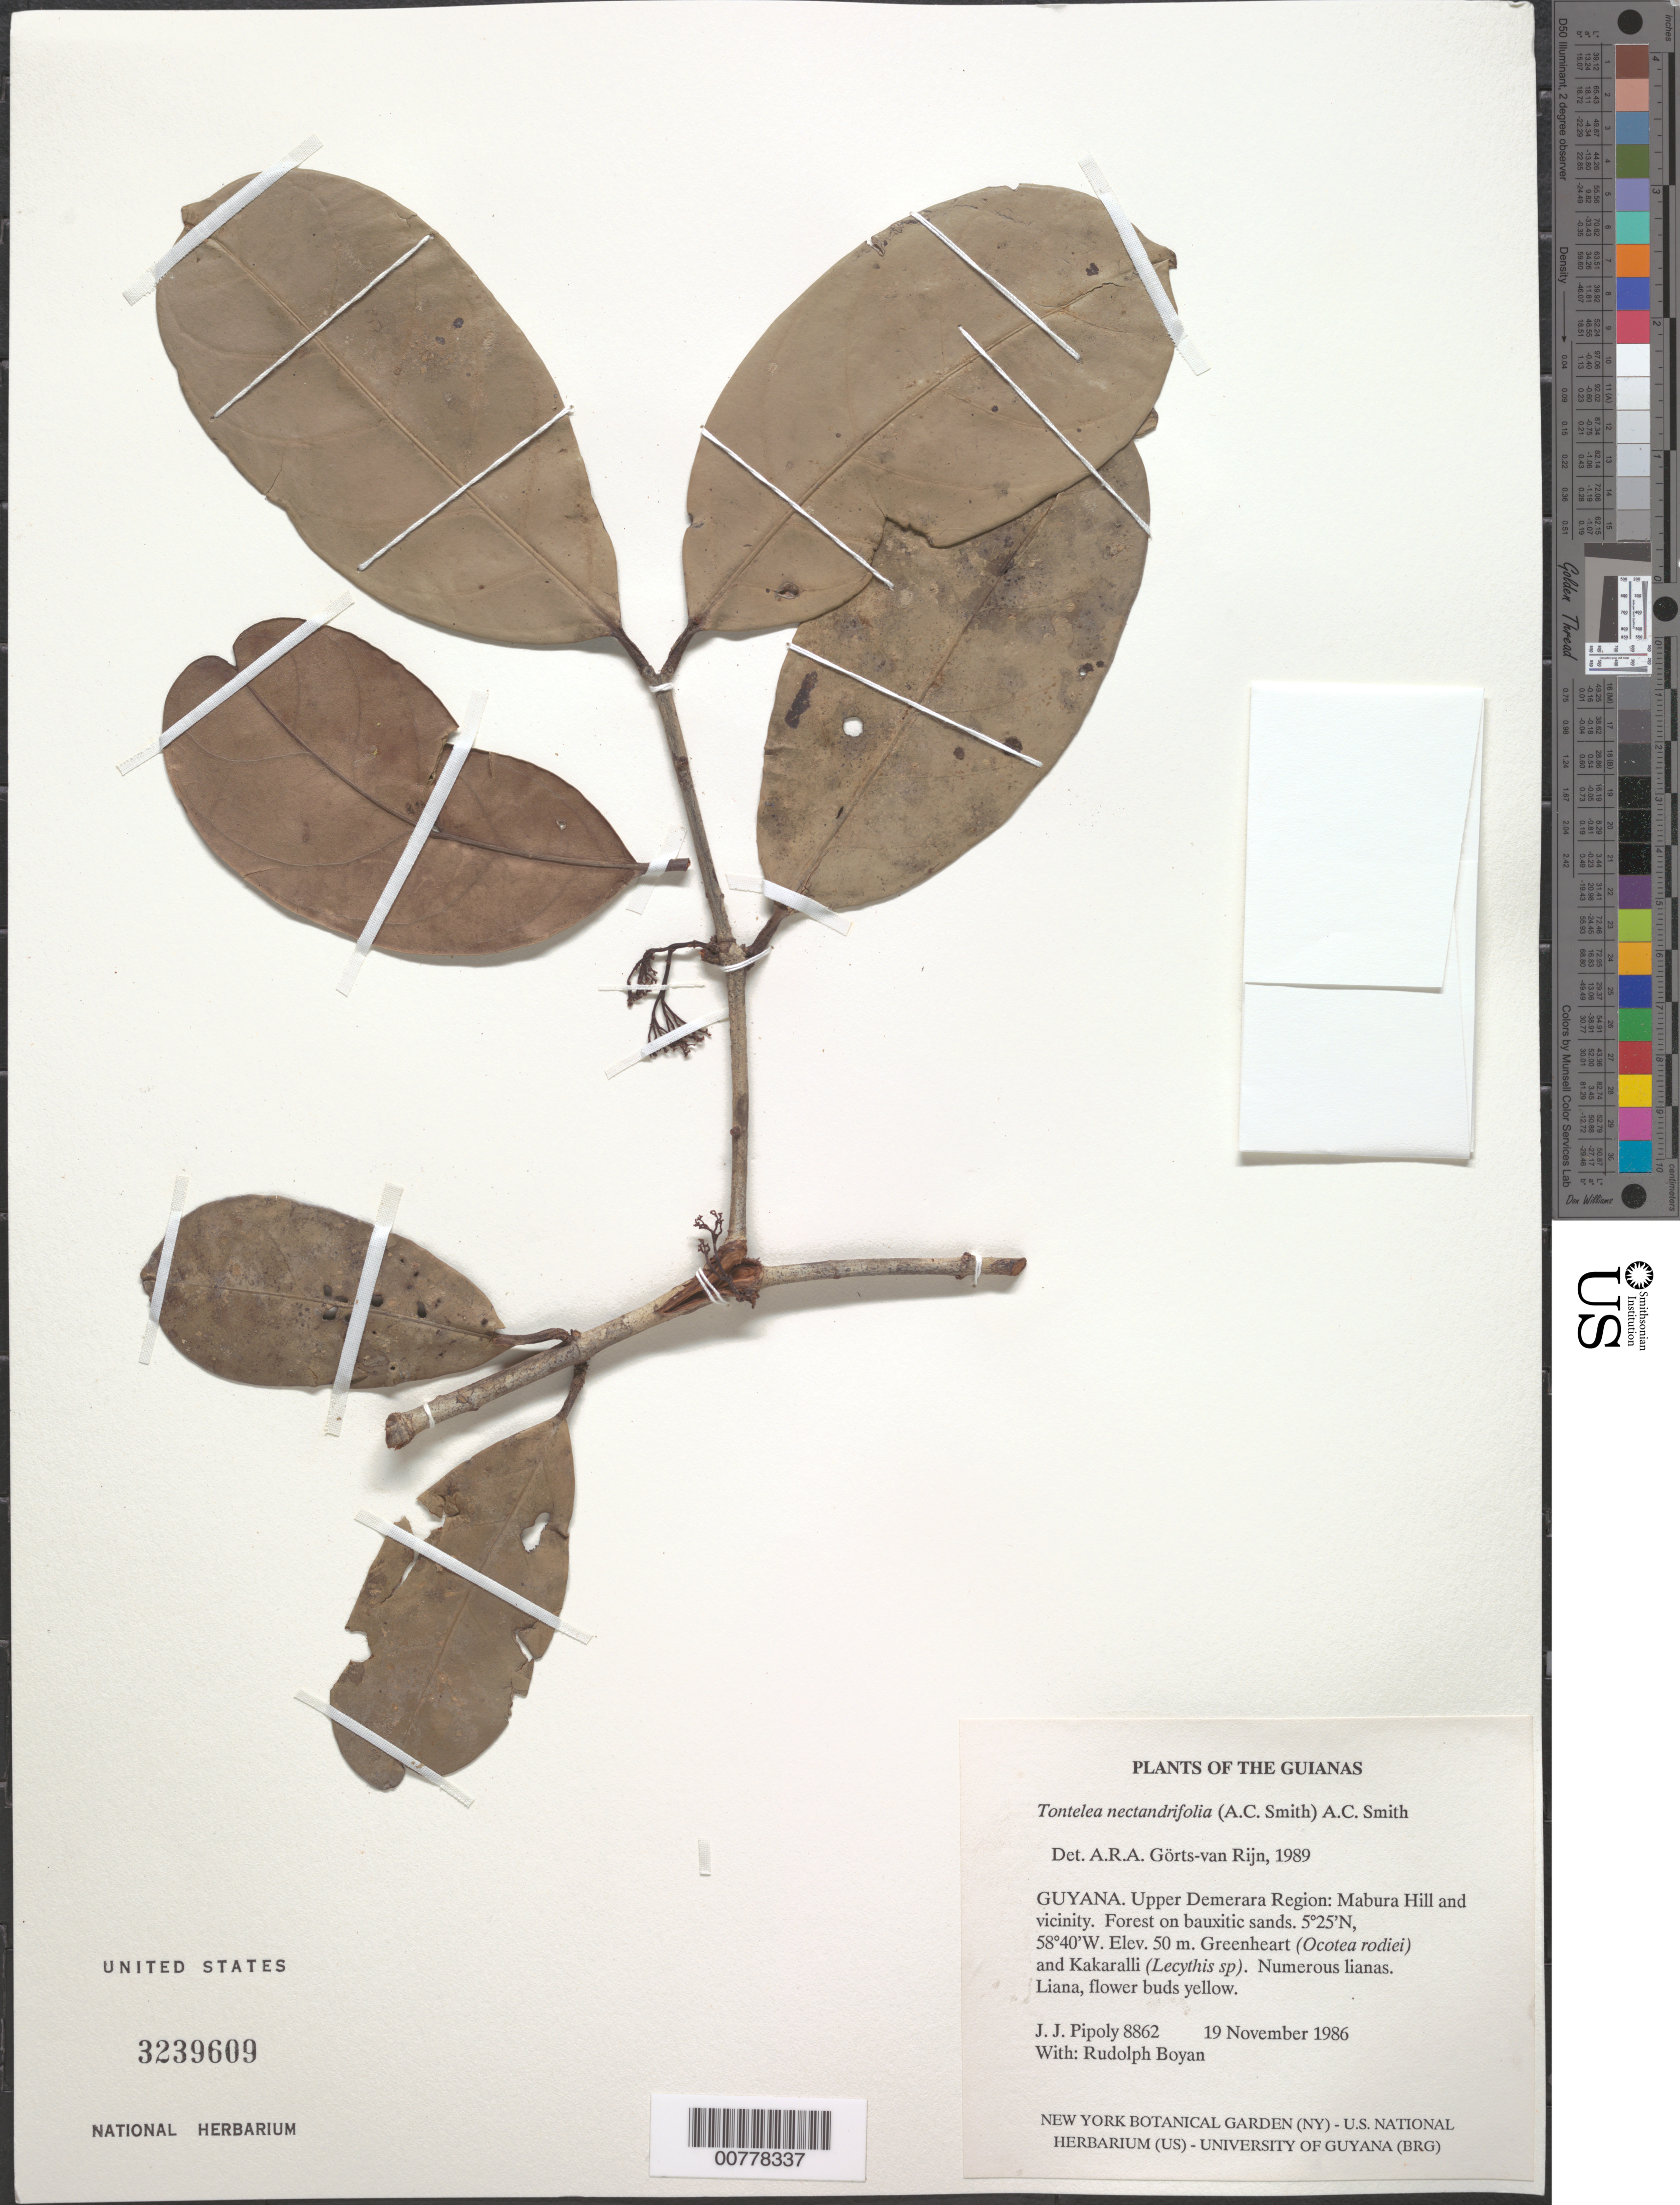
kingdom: Plantae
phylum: Tracheophyta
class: Magnoliopsida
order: Celastrales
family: Celastraceae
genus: Tontelea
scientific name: Tontelea nectandrifolia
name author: (A.C. Sm.) A.C. Sm.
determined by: Görts-van Rijn, A. R. A.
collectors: J. J. Pipoly & R. Boyan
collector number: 8862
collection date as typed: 19 November 1986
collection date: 1986-11-19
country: Guyana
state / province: U. Demerara-Berbice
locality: Mabura Hill and vicinity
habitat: Forest on bauxitic sands. Greenheart (Ocotea rodiaei) and Kakaralli (Lecythis sp). Numerous lianas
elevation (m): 50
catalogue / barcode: US 3239609